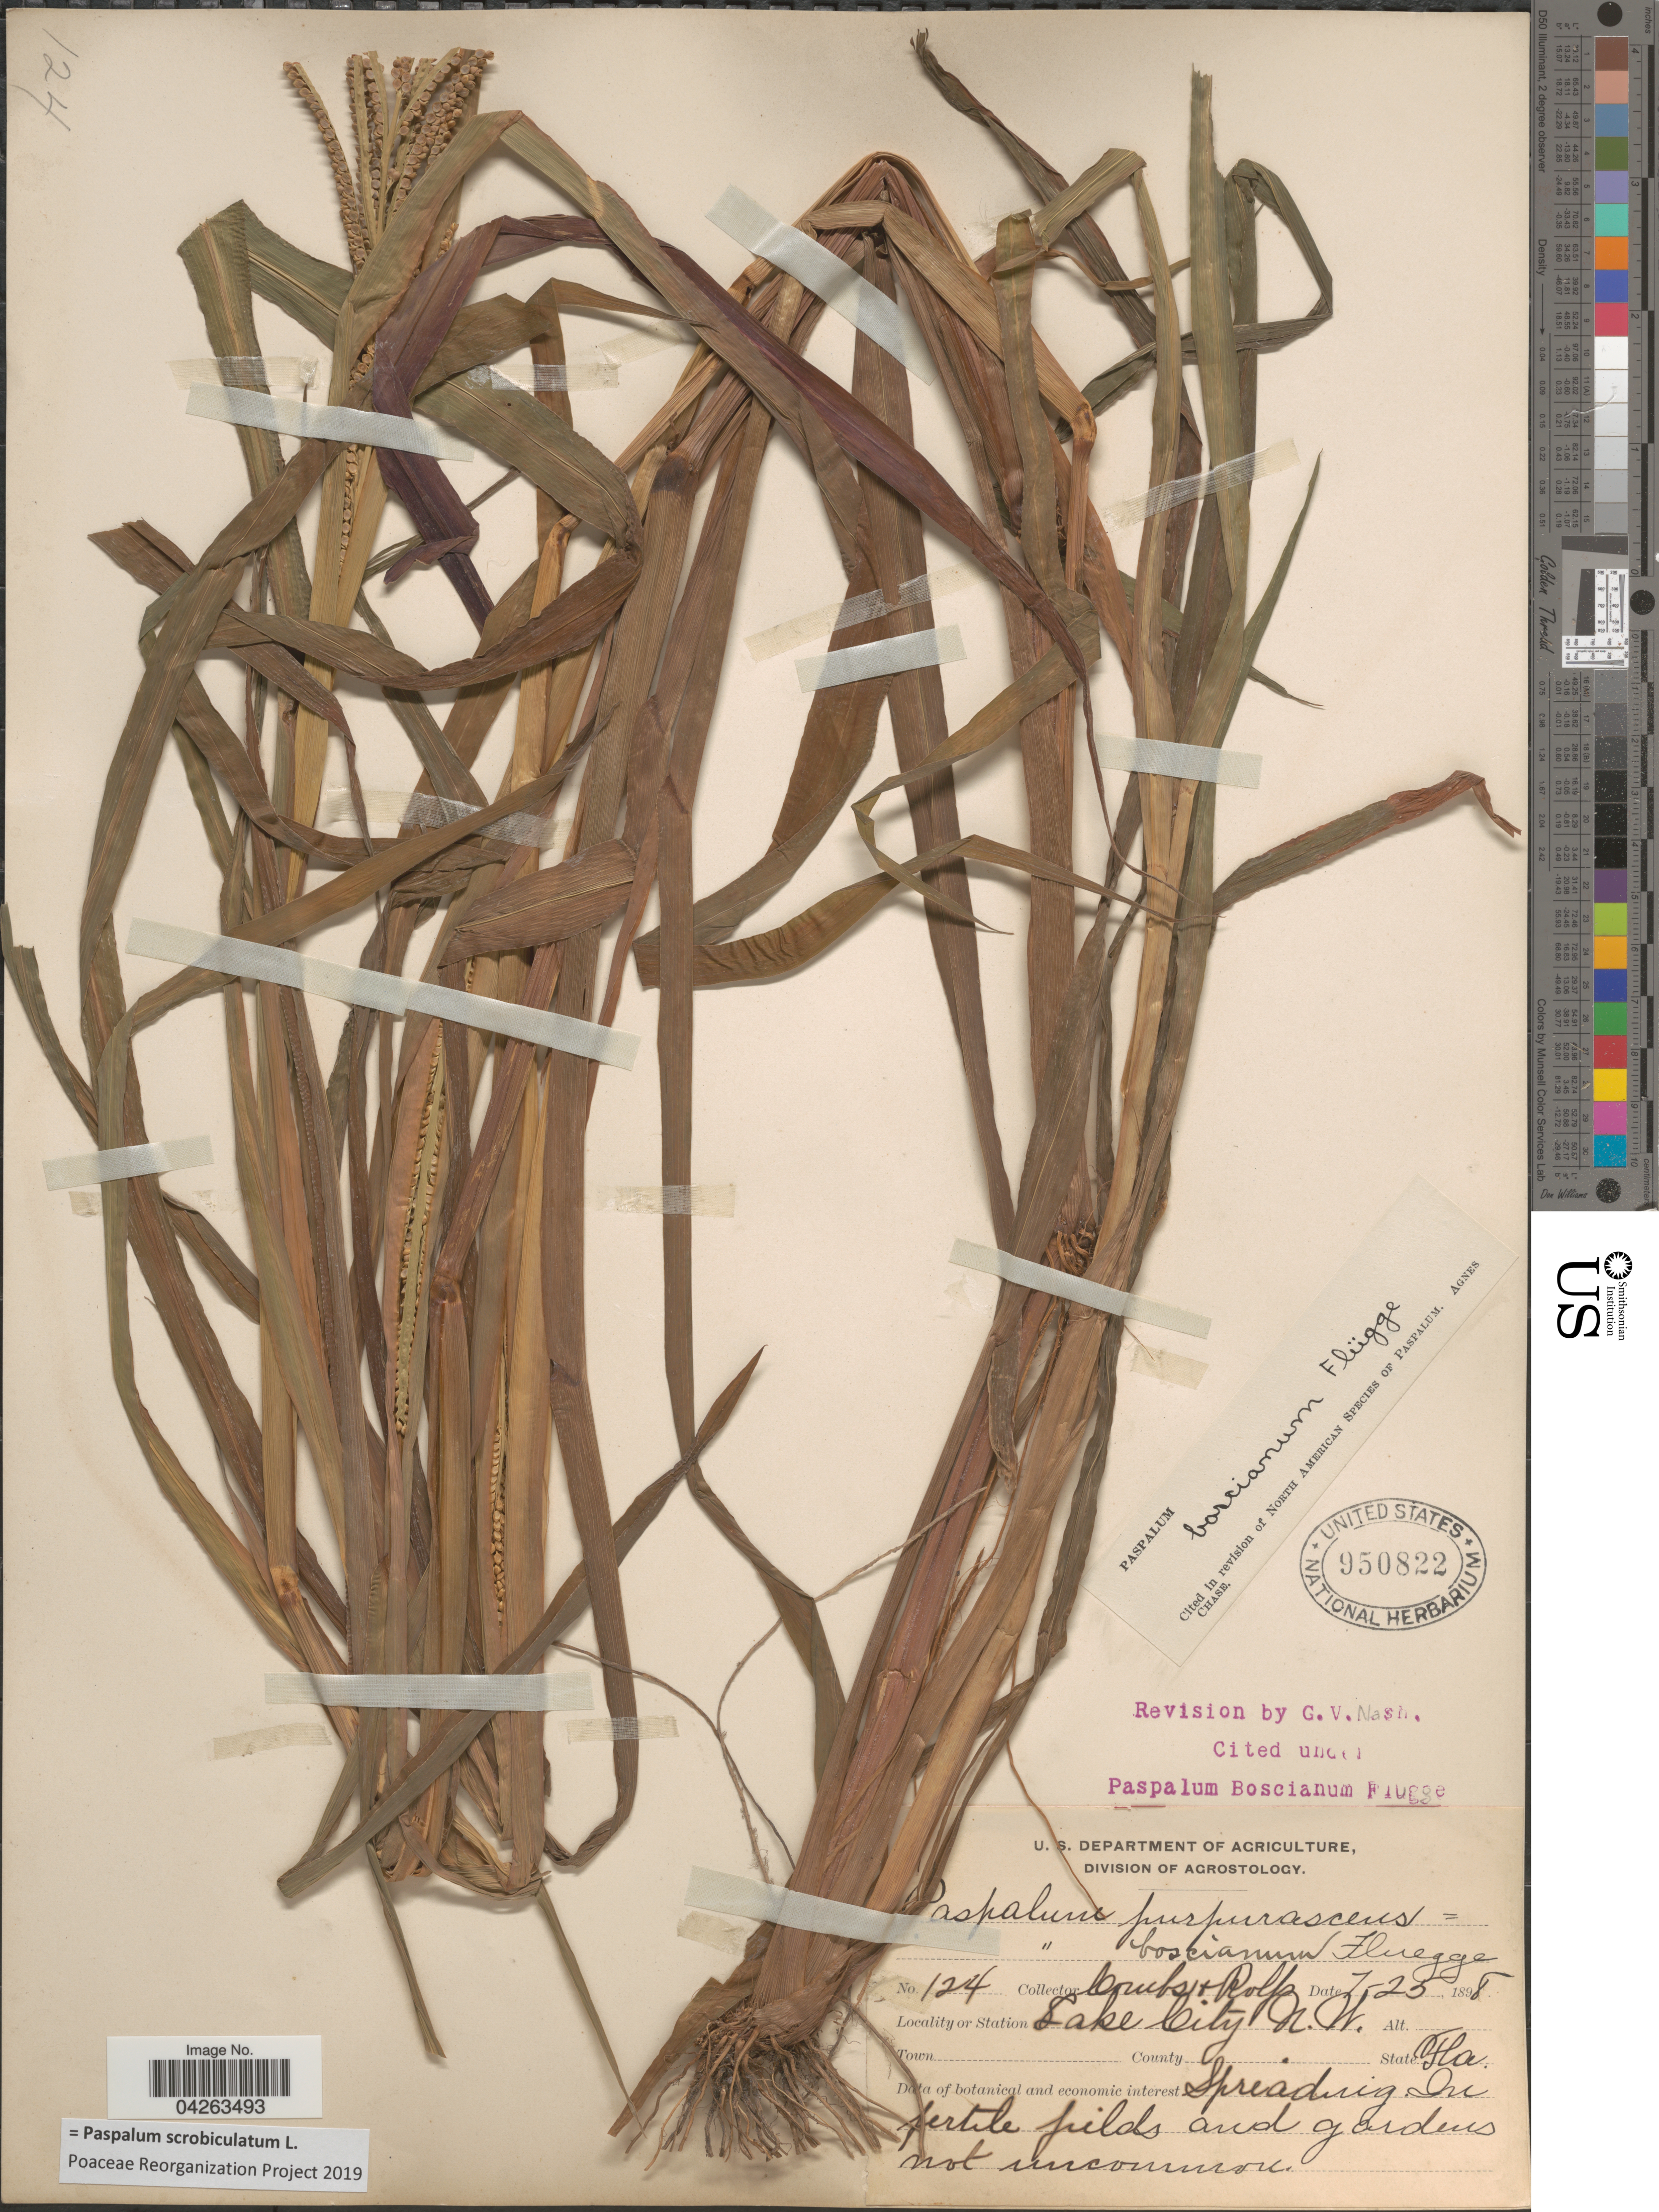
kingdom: Plantae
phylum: Tracheophyta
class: Liliopsida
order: Poales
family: Poaceae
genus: Paspalum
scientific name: Paspalum scrobiculatum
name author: L.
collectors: -. Combs & Rolfs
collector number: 124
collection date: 1898-07-25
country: United States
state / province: Florida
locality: Station Lake City N.W.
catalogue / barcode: US 950822